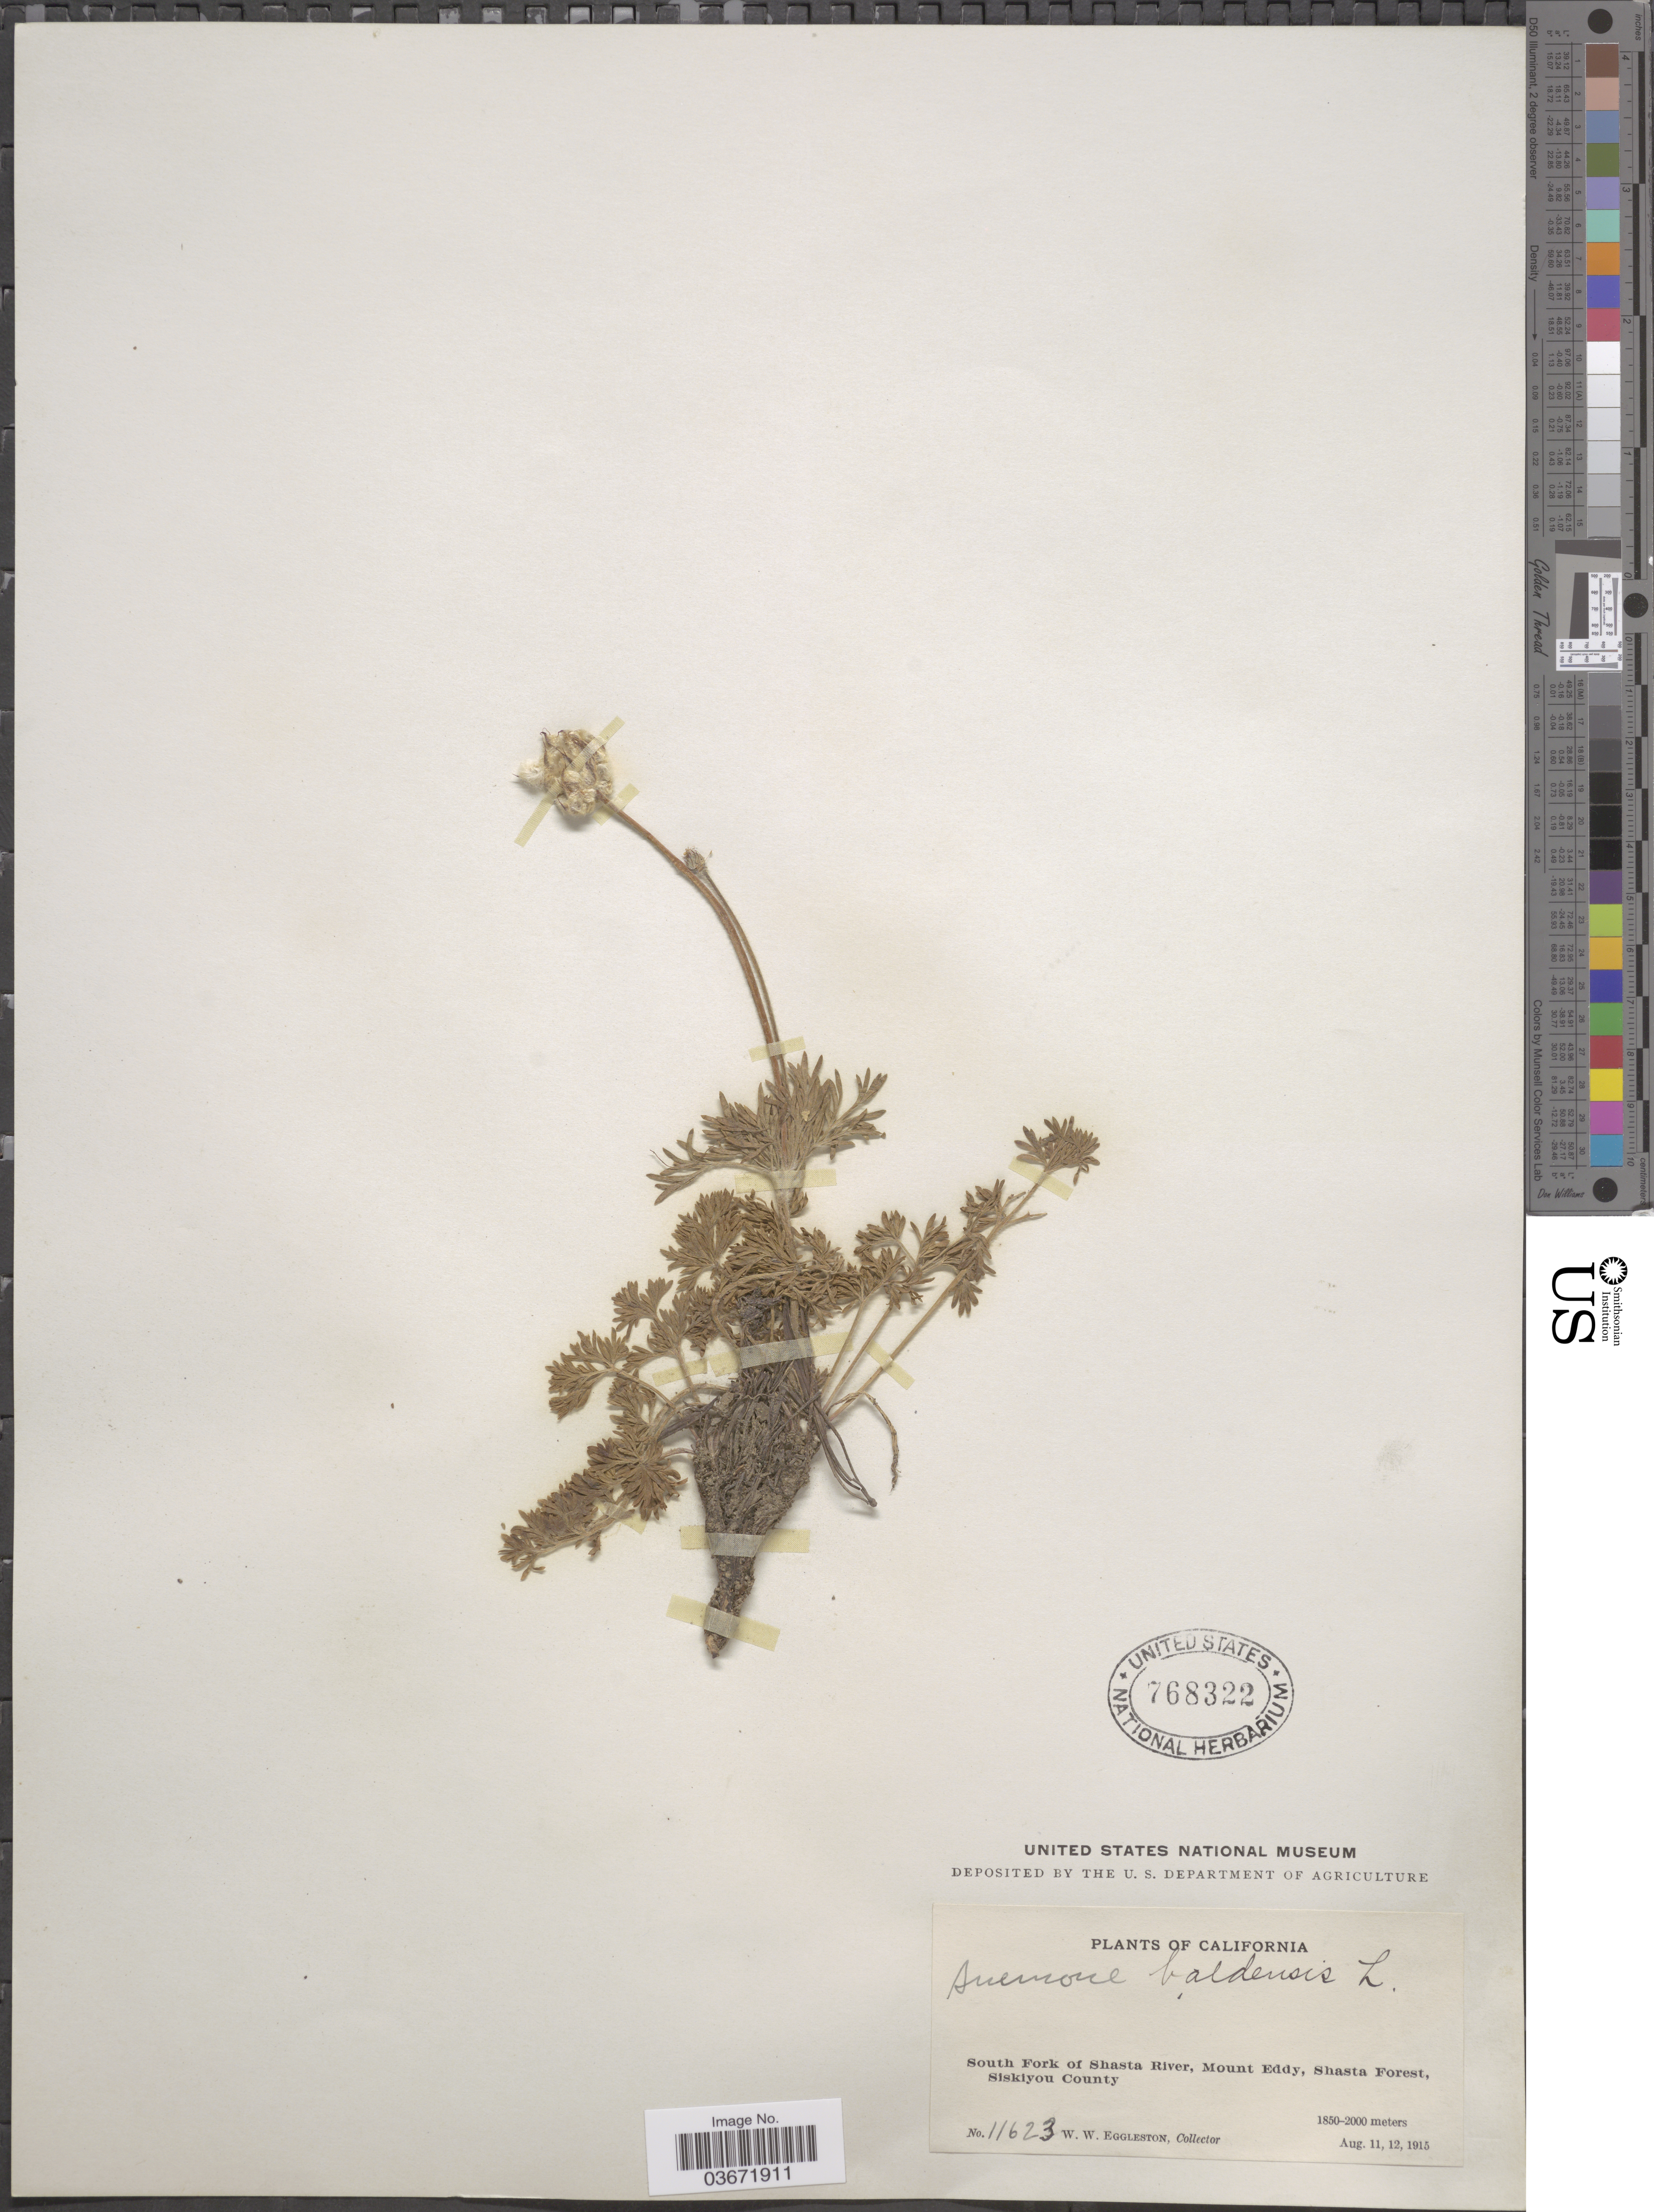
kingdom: Plantae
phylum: Tracheophyta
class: Magnoliopsida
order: Ranunculales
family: Ranunculaceae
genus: Anemone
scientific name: Anemone drummondii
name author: S. Watson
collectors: W. W. Eggleston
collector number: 11623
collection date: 1915-08-11/1915-08-12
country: United States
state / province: California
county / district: Siskiyou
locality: South Fork of Shasta River, Mount Eddy, Shasta Forest, Siskiyou County.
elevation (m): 1850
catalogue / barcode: US 768322